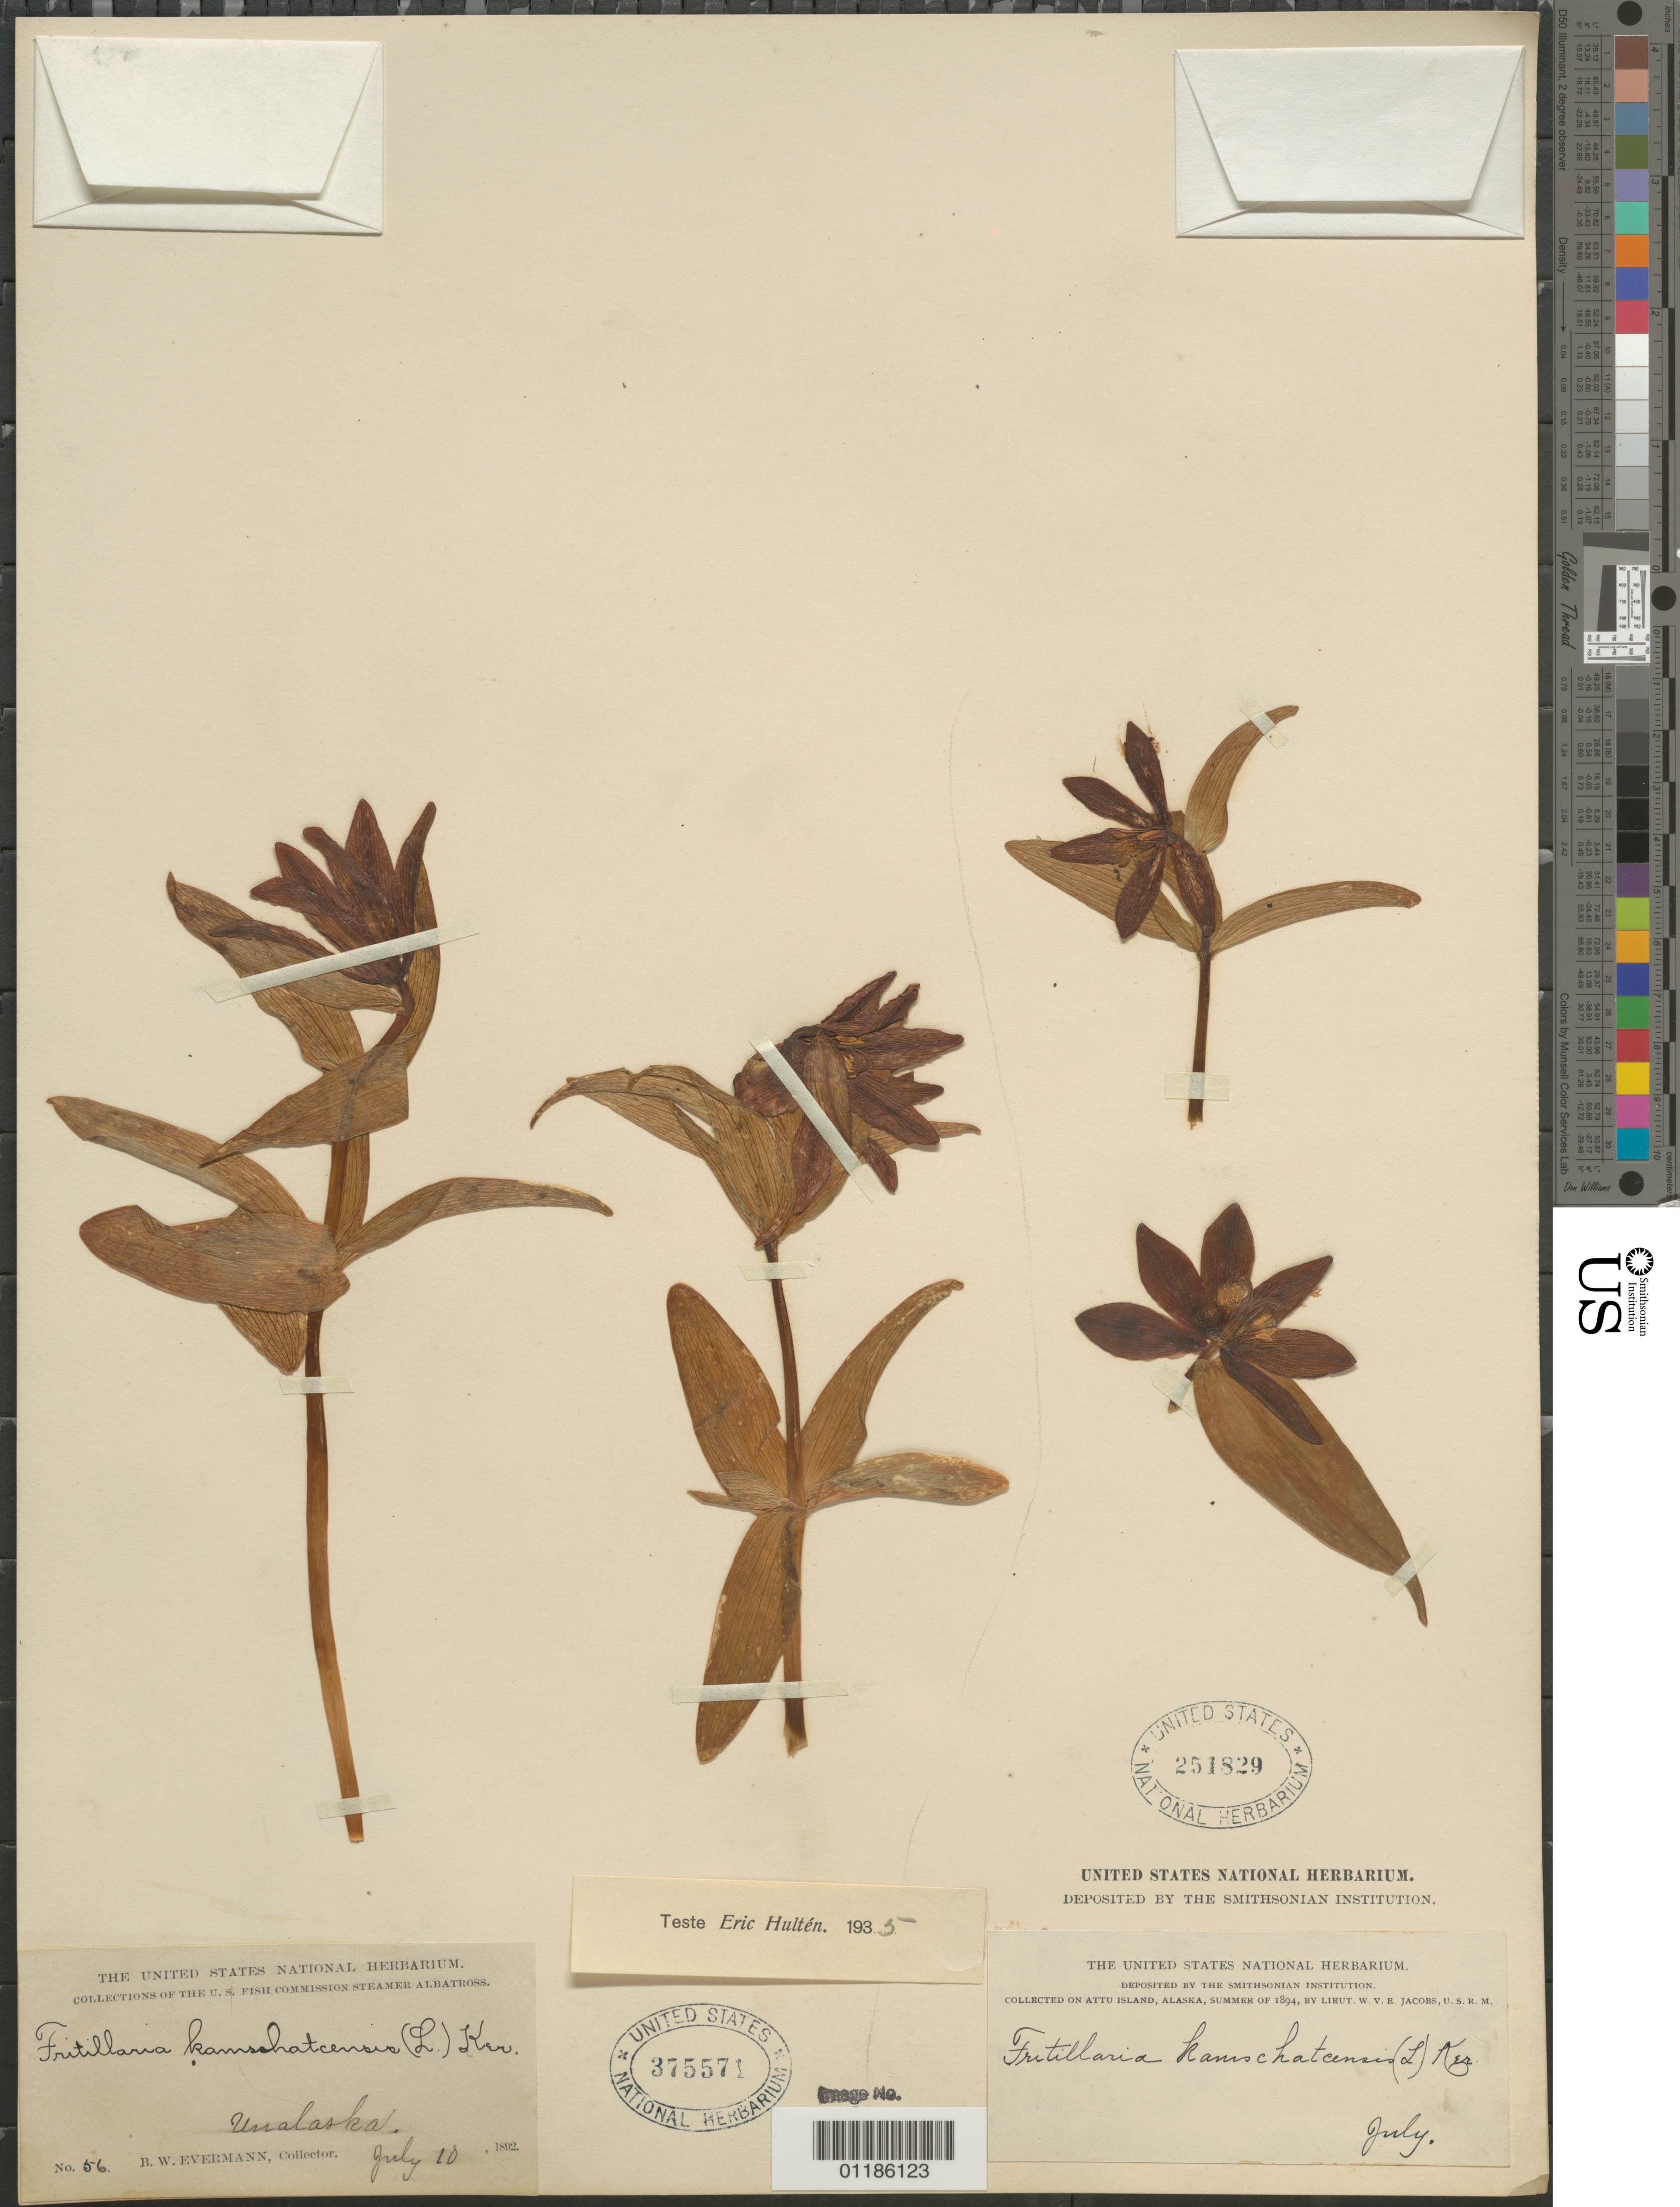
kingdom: Plantae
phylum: Tracheophyta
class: Liliopsida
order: Liliales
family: Liliaceae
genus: Fritillaria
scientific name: Fritillaria kamtschatcensis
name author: Torr.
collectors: W. V. E. Jacobs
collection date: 1894-07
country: United States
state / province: Alaska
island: Attu Island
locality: Attu Island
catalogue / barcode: US 251829